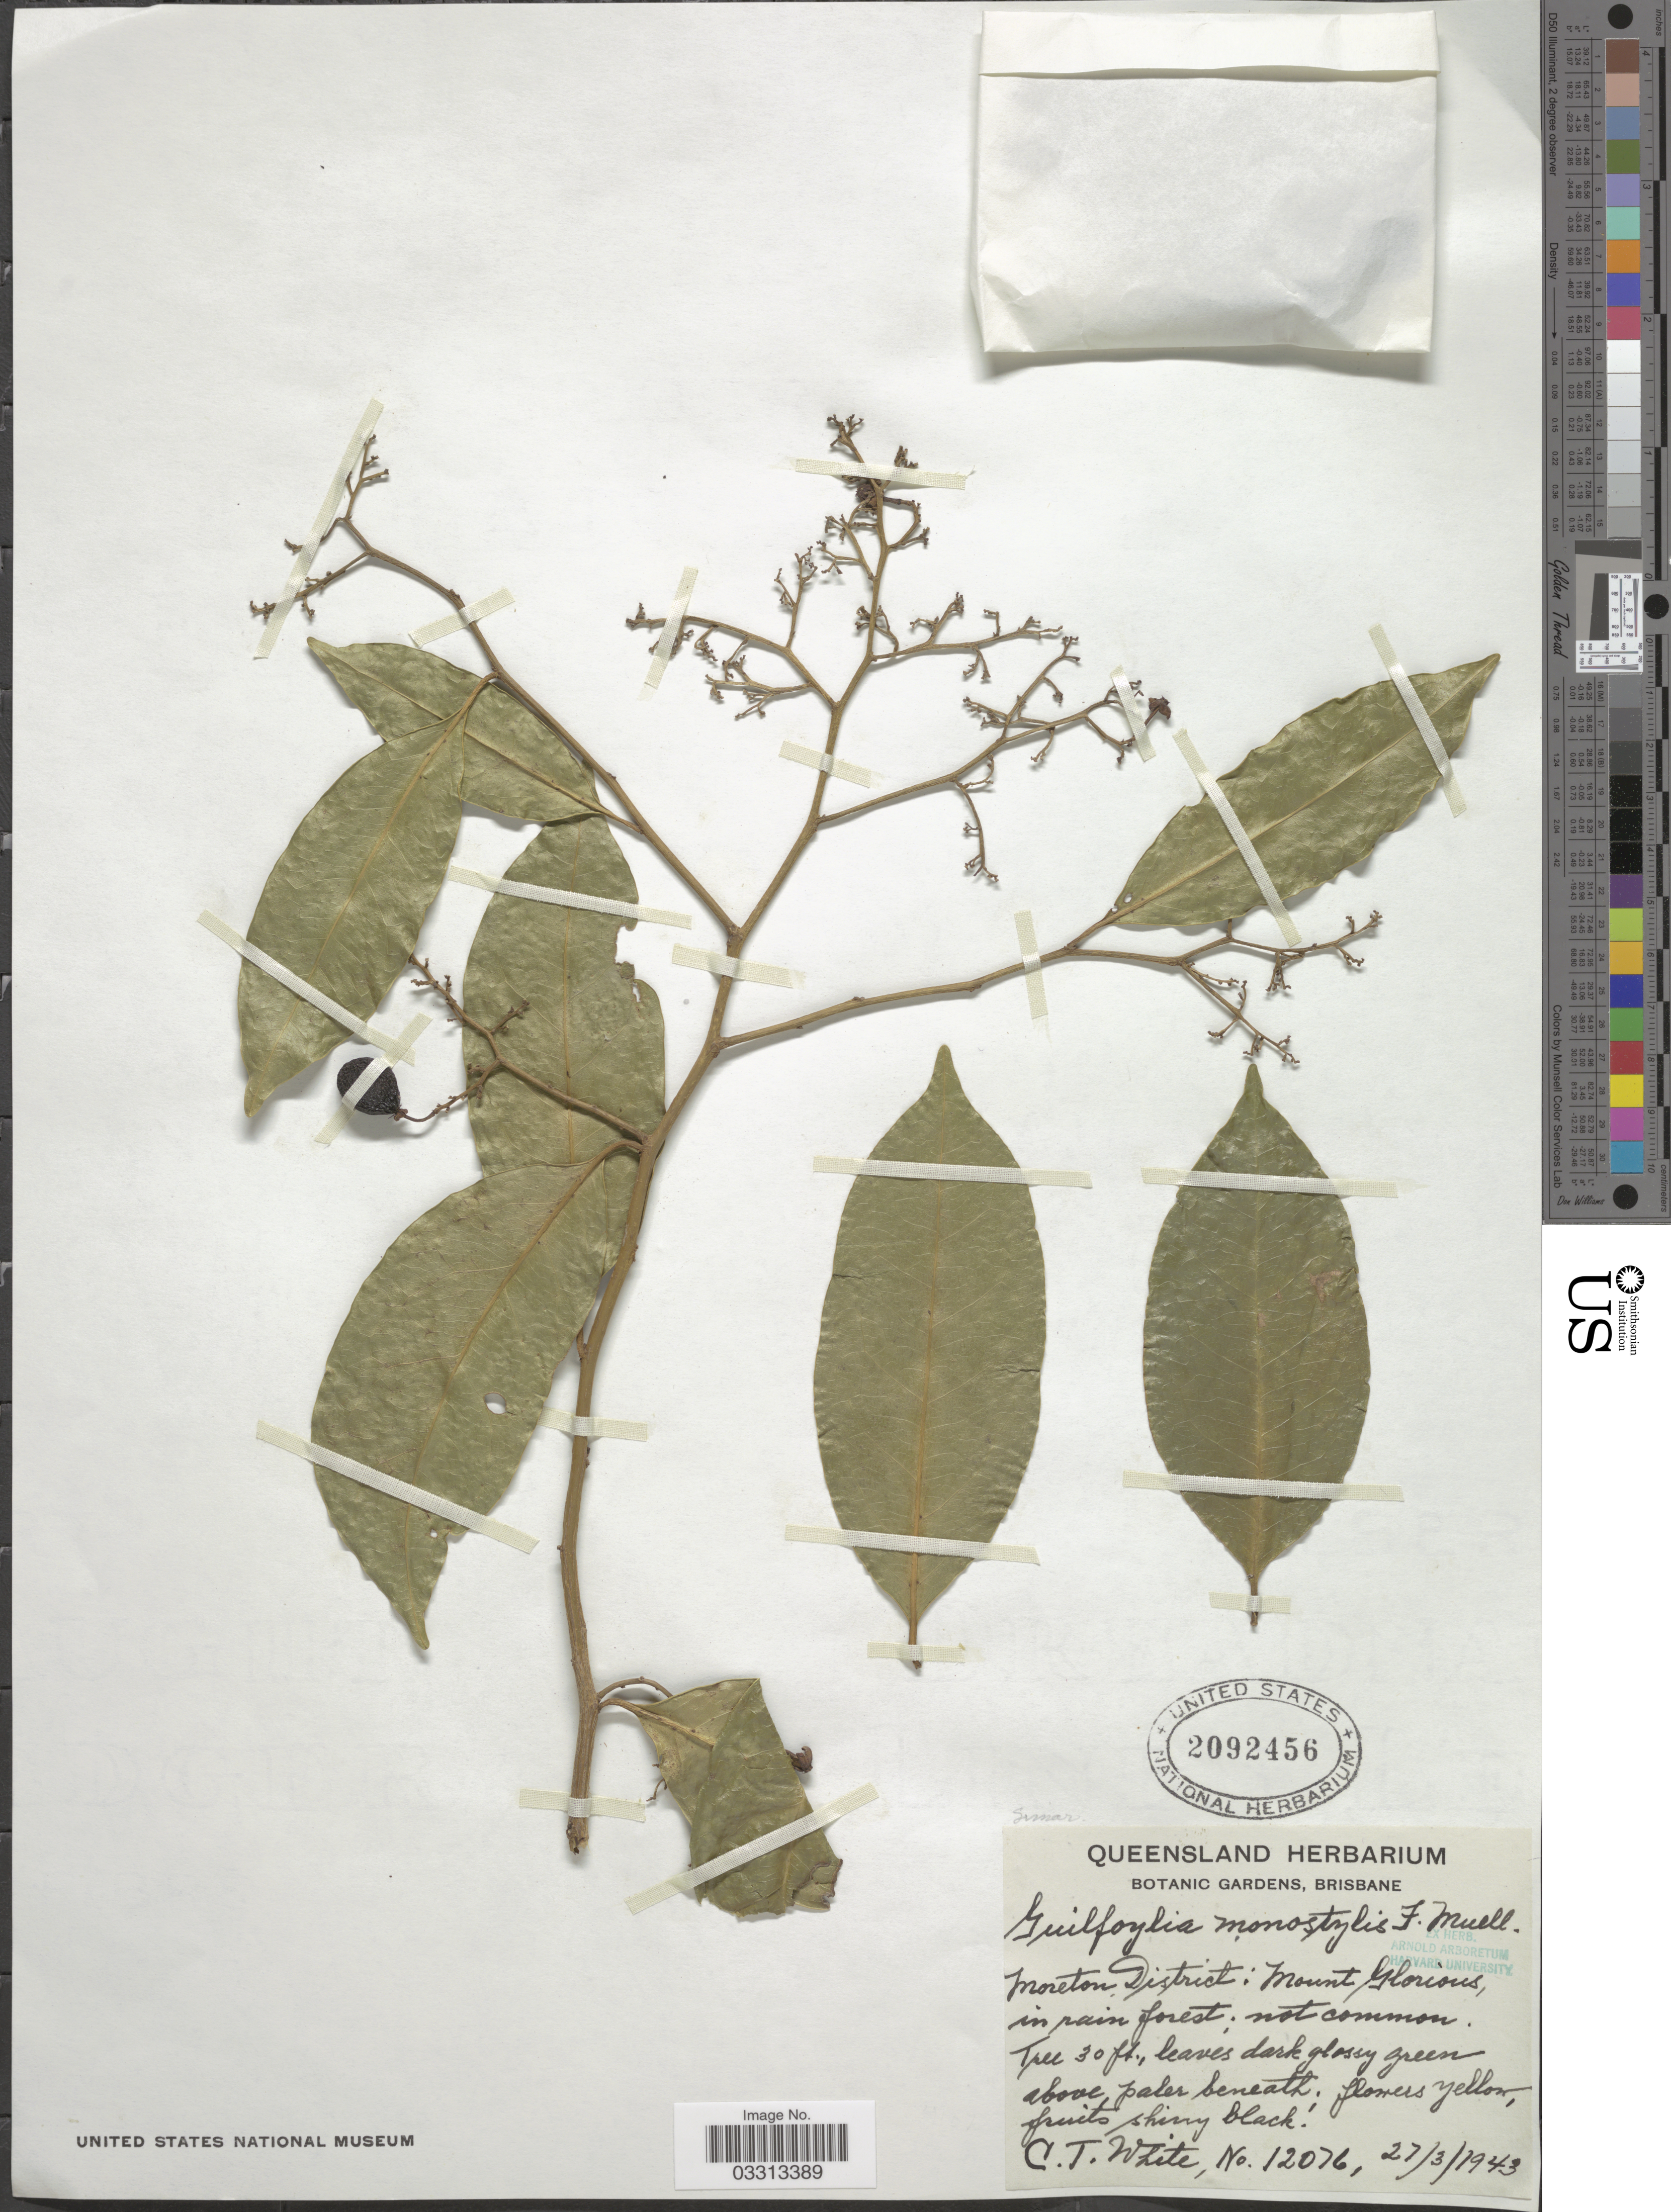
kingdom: Plantae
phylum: Tracheophyta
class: Magnoliopsida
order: Fabales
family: Surianaceae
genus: Guilfoylia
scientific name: Guilfoylia monostylis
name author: (Benth.) F. Muell.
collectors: C. T. White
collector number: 12076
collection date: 1943-03-27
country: Australia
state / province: Queensland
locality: Moreton District: Mount Glorious, in rain forest.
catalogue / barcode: US 2092456